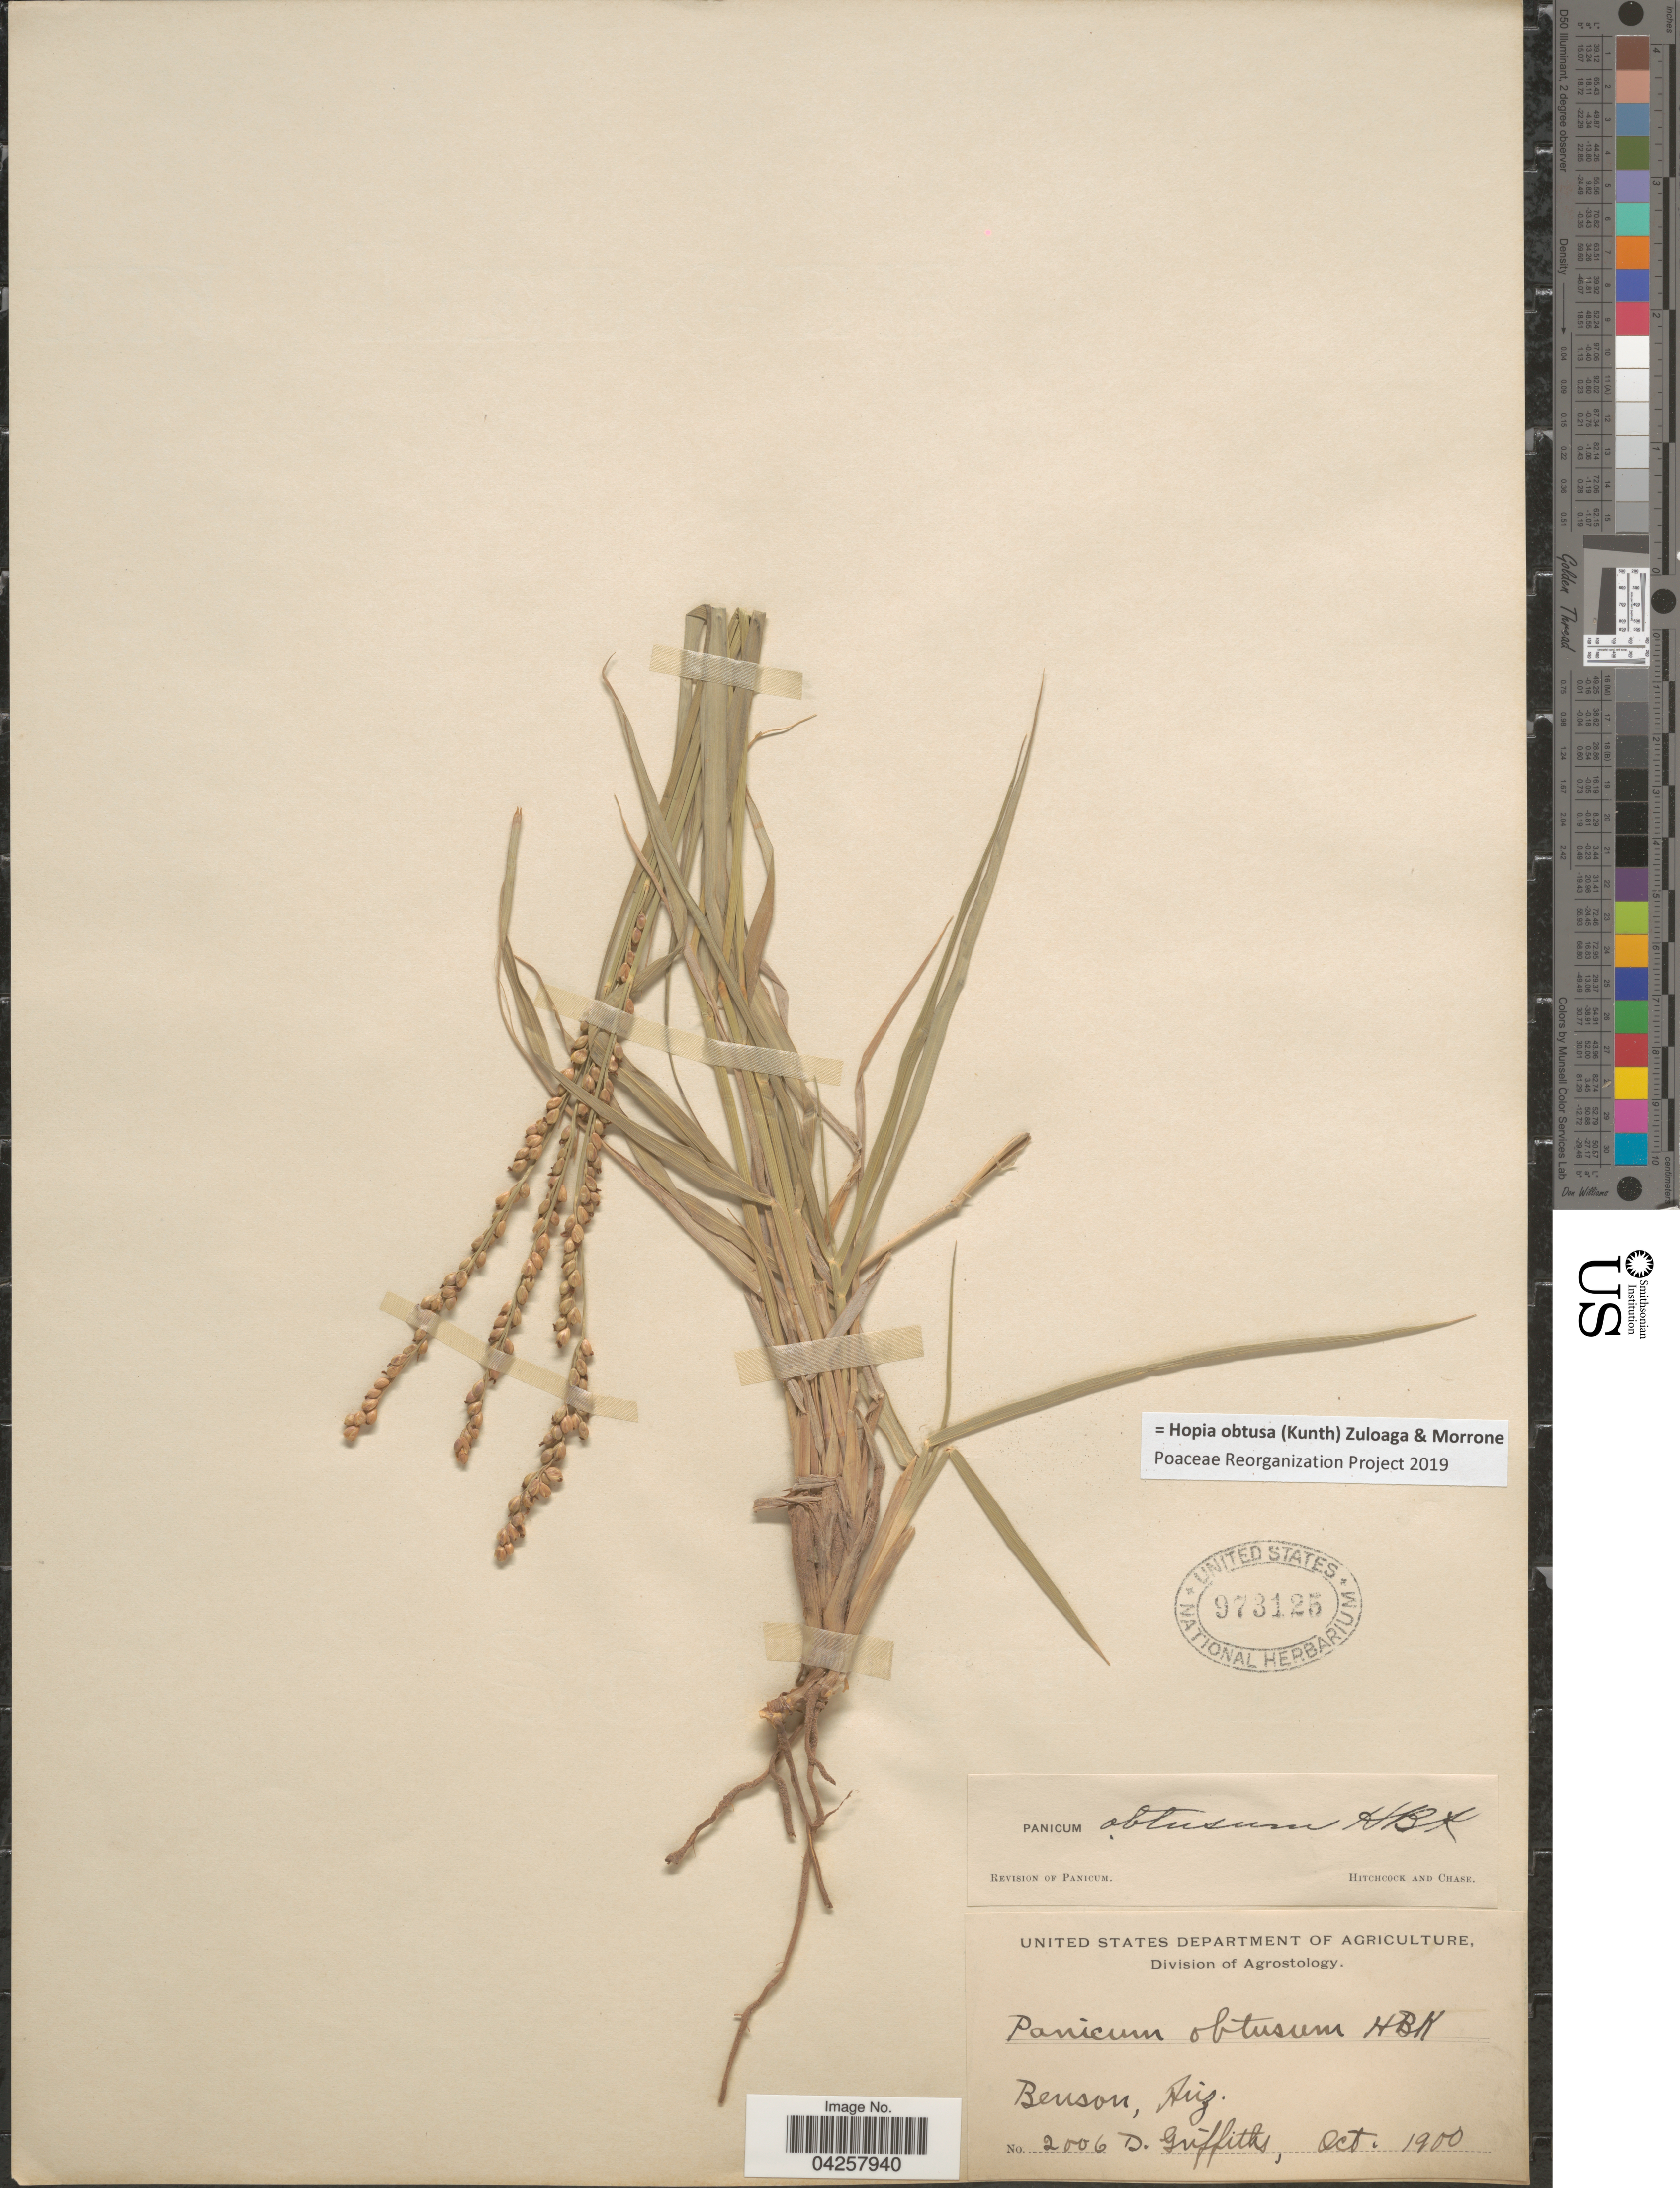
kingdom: Plantae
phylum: Tracheophyta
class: Liliopsida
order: Poales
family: Poaceae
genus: Hopia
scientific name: Hopia obtusa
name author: (Kunth) Zuloaga & Morrone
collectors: D. Griffiths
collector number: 2006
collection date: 1900-10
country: United States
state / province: Arizona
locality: Benson.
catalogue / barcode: US 973125